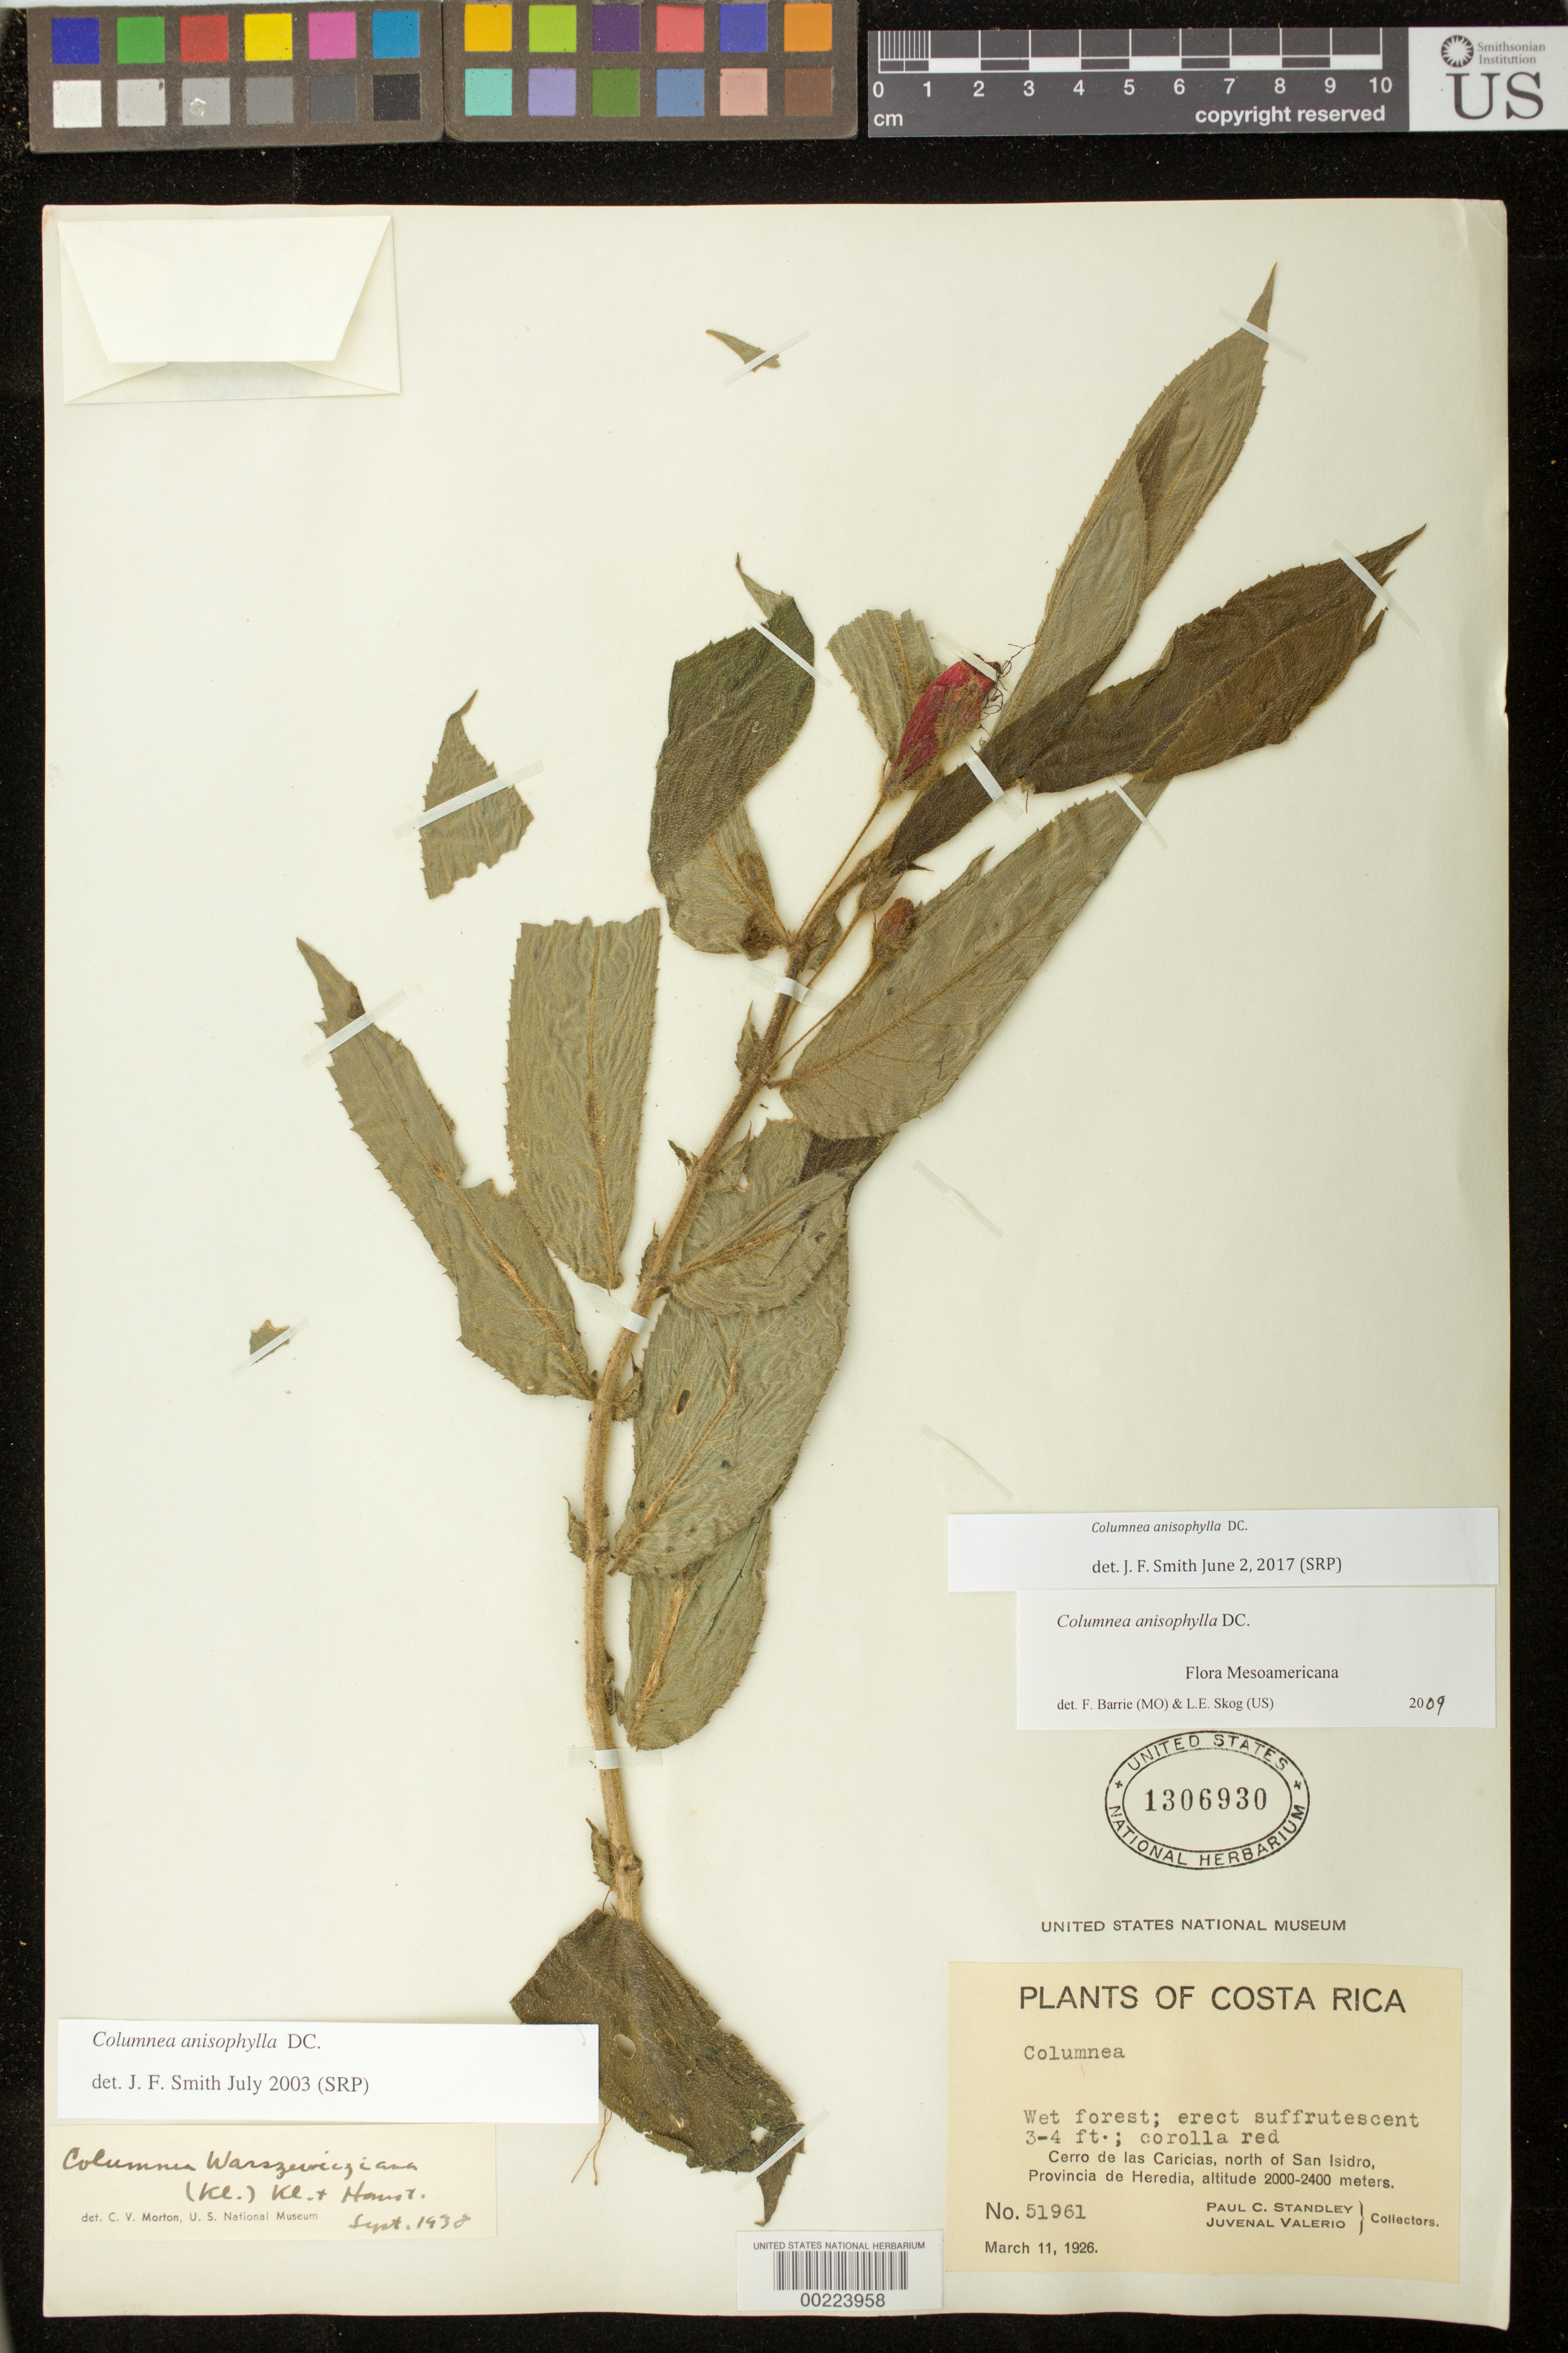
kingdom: Plantae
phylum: Tracheophyta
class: Magnoliopsida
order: Lamiales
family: Gesneriaceae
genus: Columnea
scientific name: Columnea anisophylla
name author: DC.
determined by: Smith, J. F.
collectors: P. C. Standley & J. Valerio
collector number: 51961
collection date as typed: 11 Mar 1926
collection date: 1926-03-11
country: Costa Rica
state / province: Heredia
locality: Cerro de las Caricias, north of San Isidro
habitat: Wet forest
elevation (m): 2000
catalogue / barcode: US 1306930